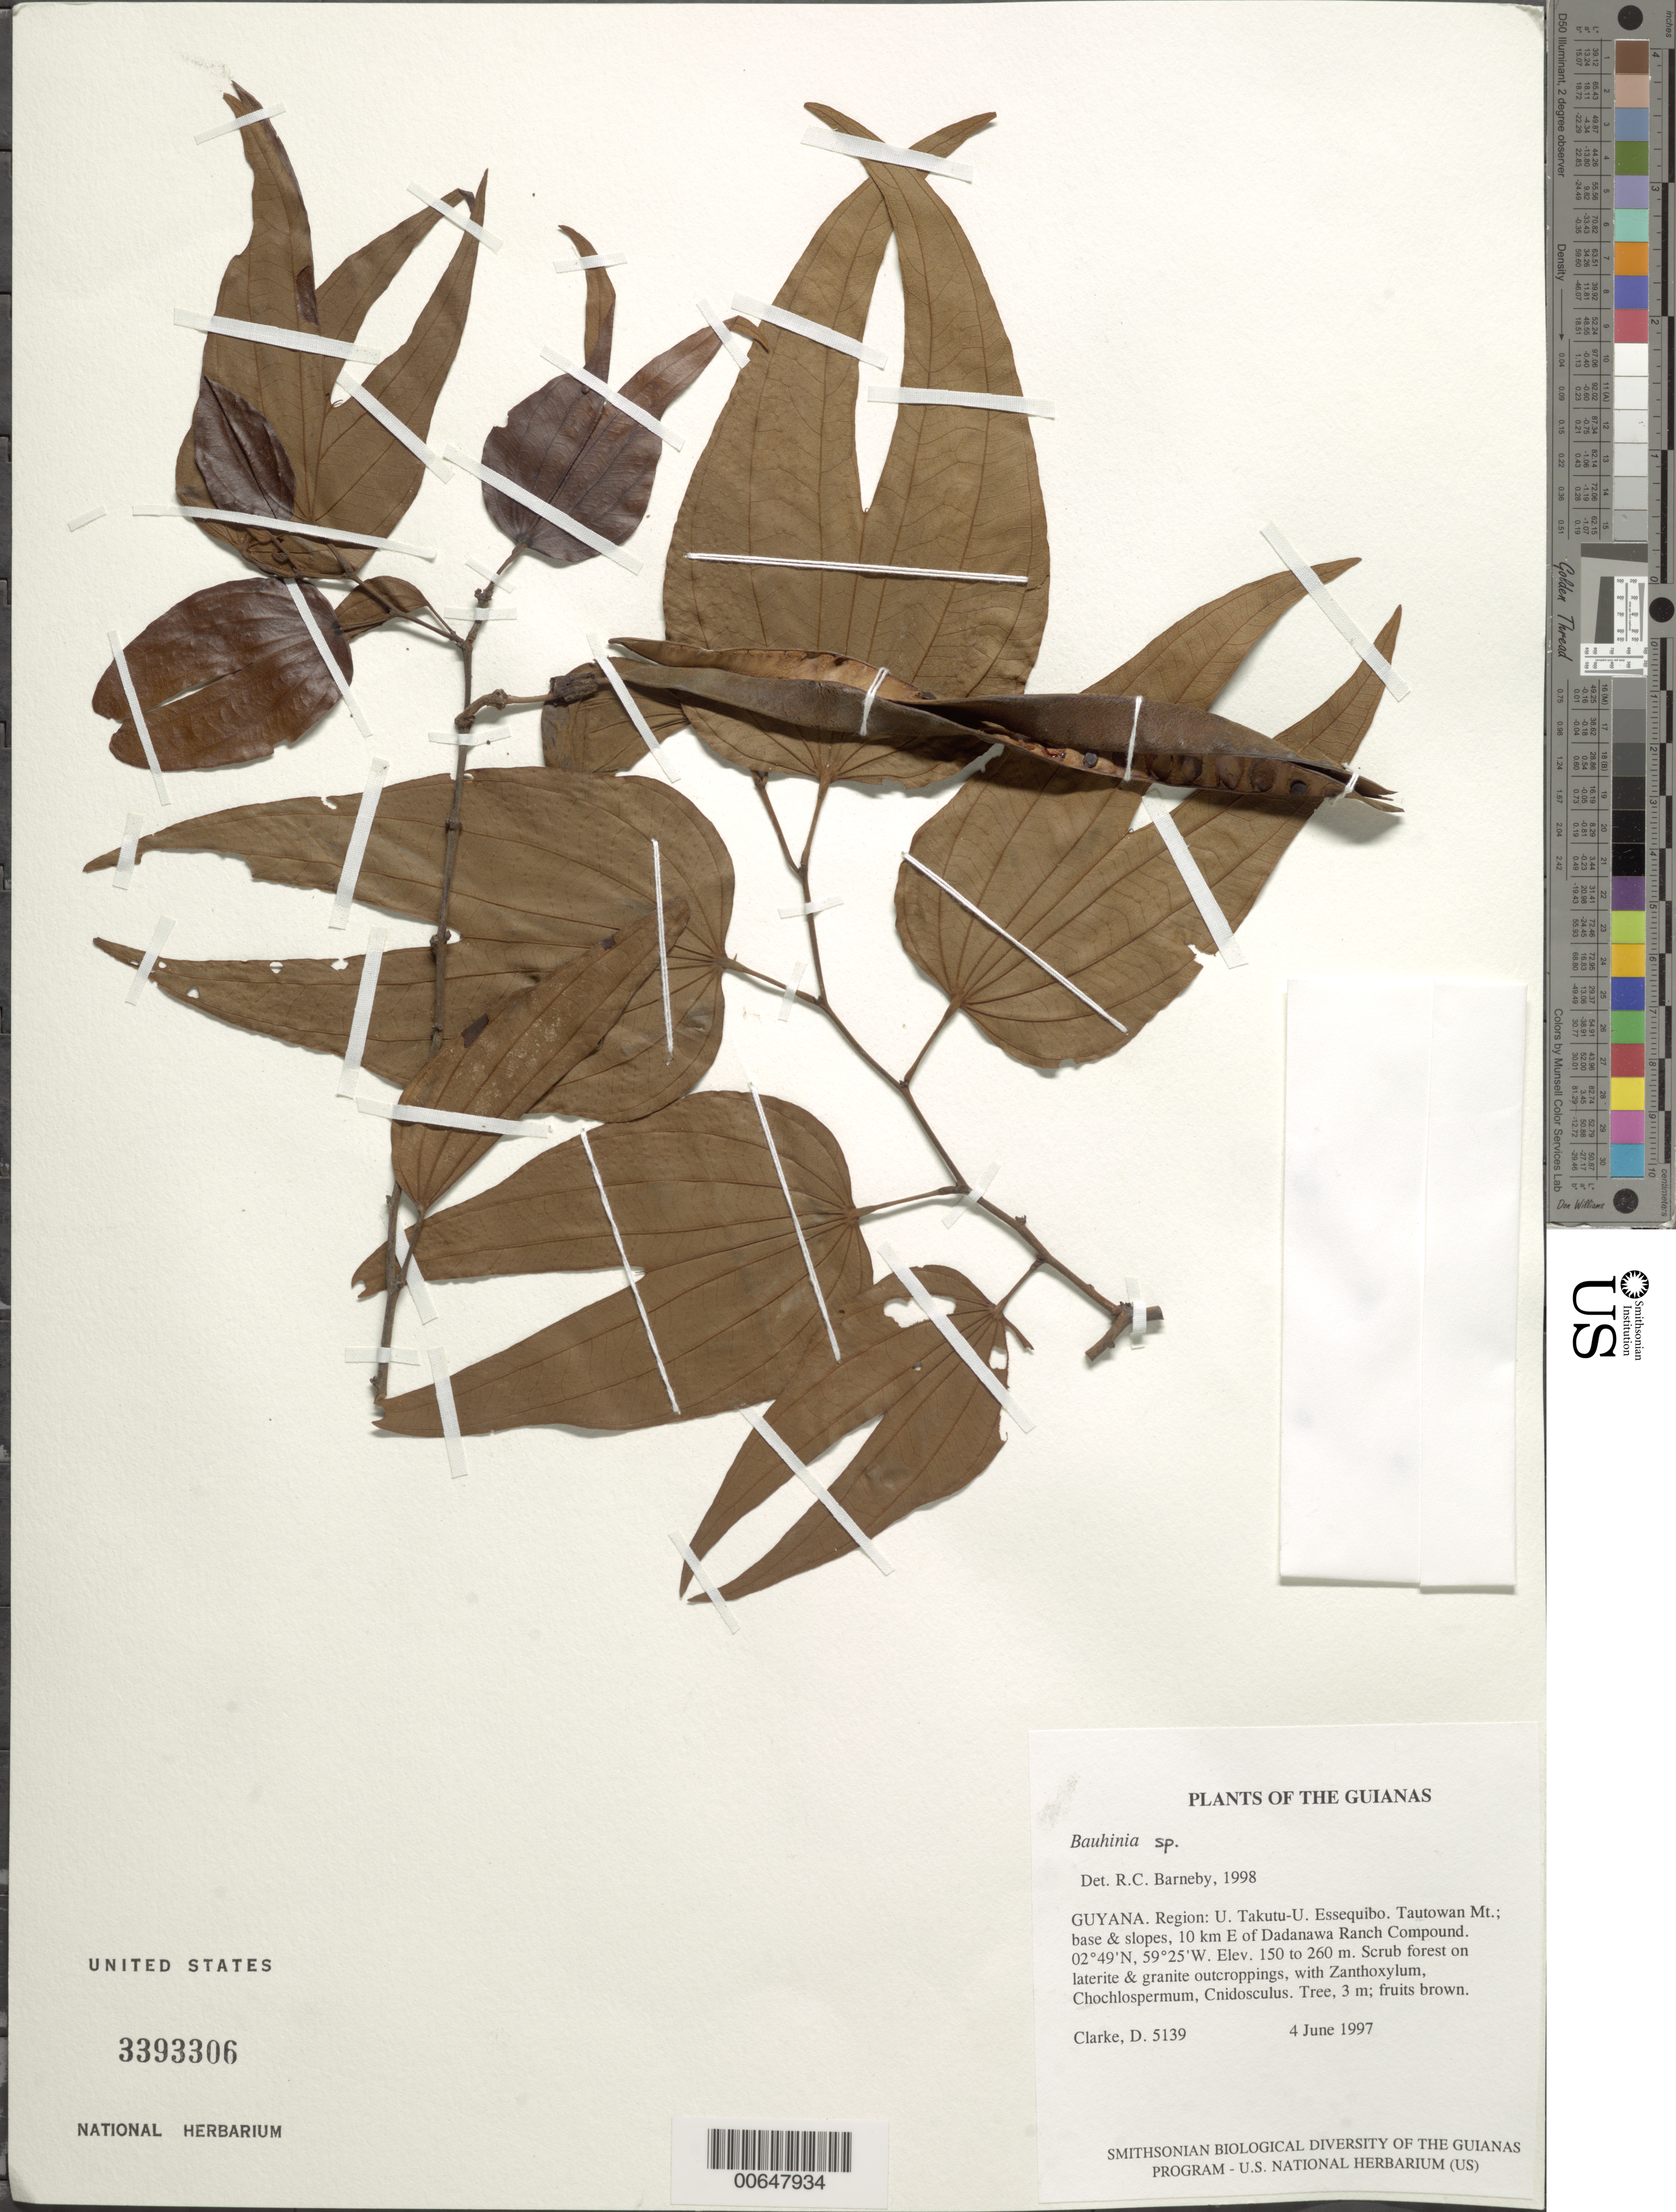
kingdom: Plantae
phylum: Tracheophyta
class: Magnoliopsida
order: Fabales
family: Fabaceae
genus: Bauhinia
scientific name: Bauhinia sp.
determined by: Barneby, Rupert C., (NY)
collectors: H. D. Clarke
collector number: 5139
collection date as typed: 4 June 1997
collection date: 1997-06-04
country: Guyana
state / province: U. Takutu-U. Essequibo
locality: Tautowan Mt.; base & slopes, 10 km E of Dadanawa Ranch Compound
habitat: Scrub forest on laterite & granite outcroppings, with Zanthoxylum, Chochlospermum, Cnidoscolus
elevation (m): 150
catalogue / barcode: US 3393306